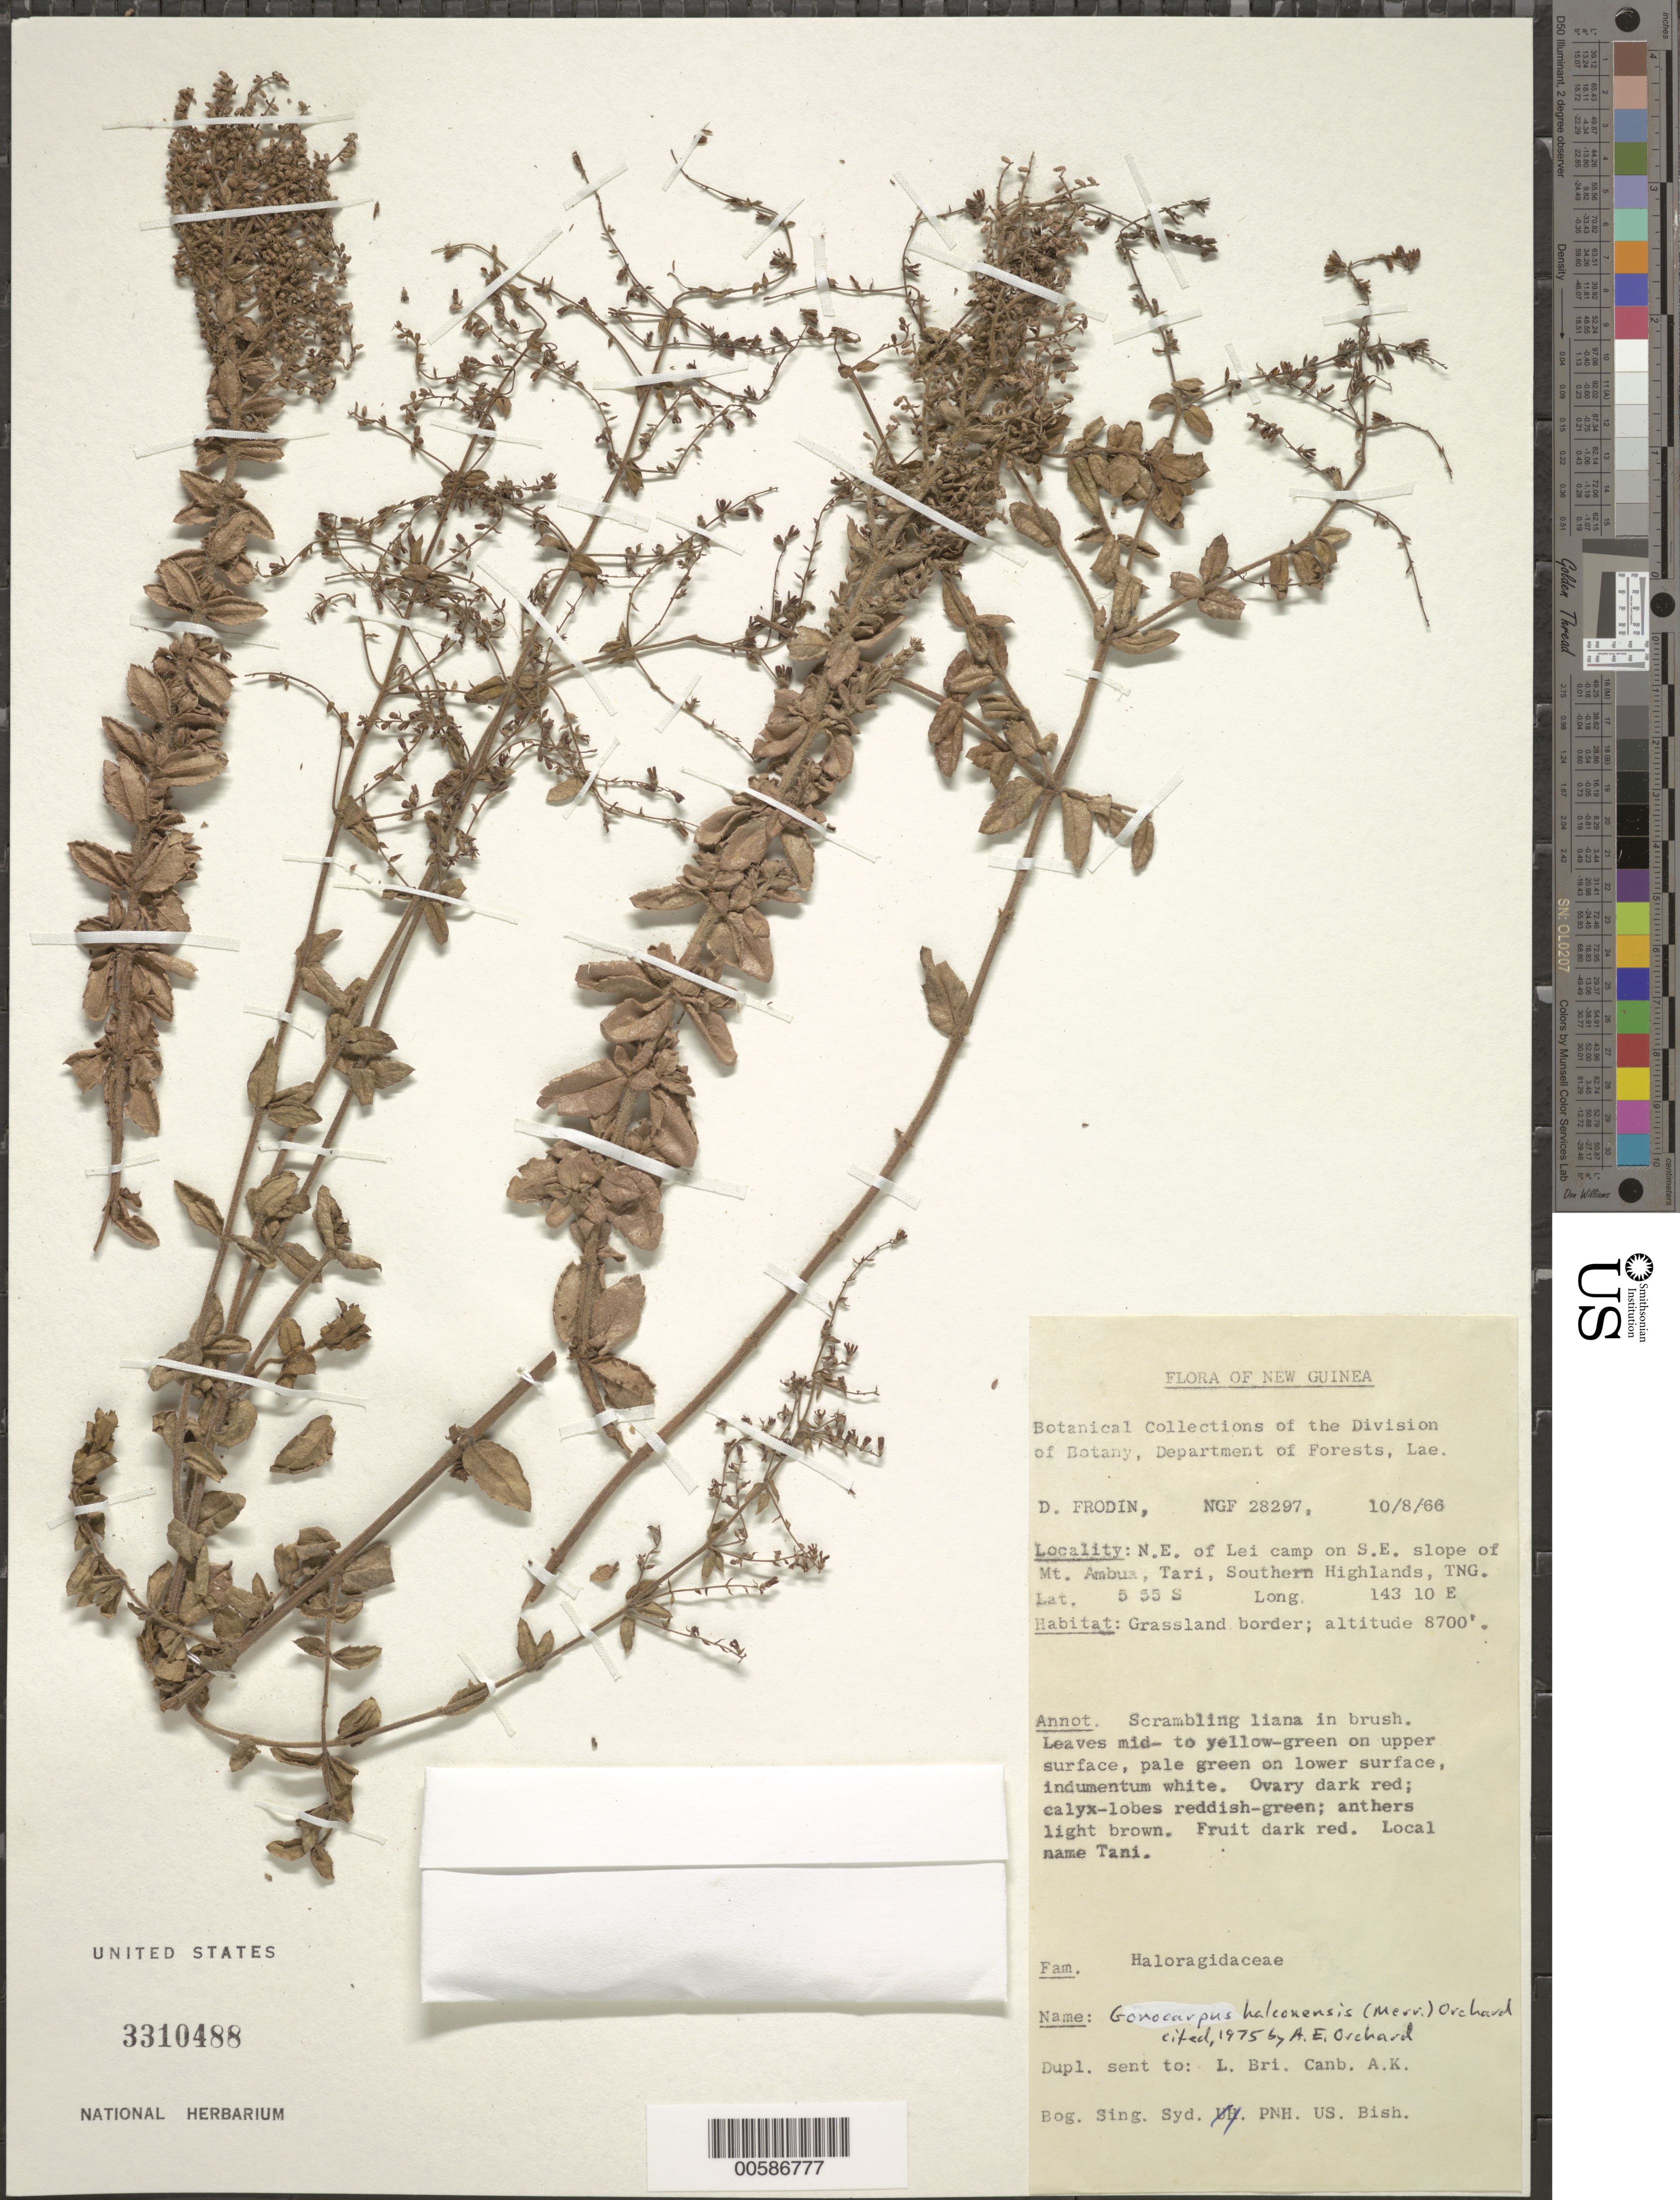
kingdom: Plantae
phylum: Tracheophyta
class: Magnoliopsida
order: Saxifragales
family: Haloragaceae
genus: Gonocarpus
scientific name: Gonocarpus halconensis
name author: (Merr.) Orchard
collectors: D. G. Frodin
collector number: ngf 28297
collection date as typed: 10 Aug 1966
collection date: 1966-08-10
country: Papua New Guinea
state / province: Southern Highlands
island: New Guinea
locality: NE of Lei Camp, SE of Mt. Ambue,Tari, Southern Highlands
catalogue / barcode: US 3310488